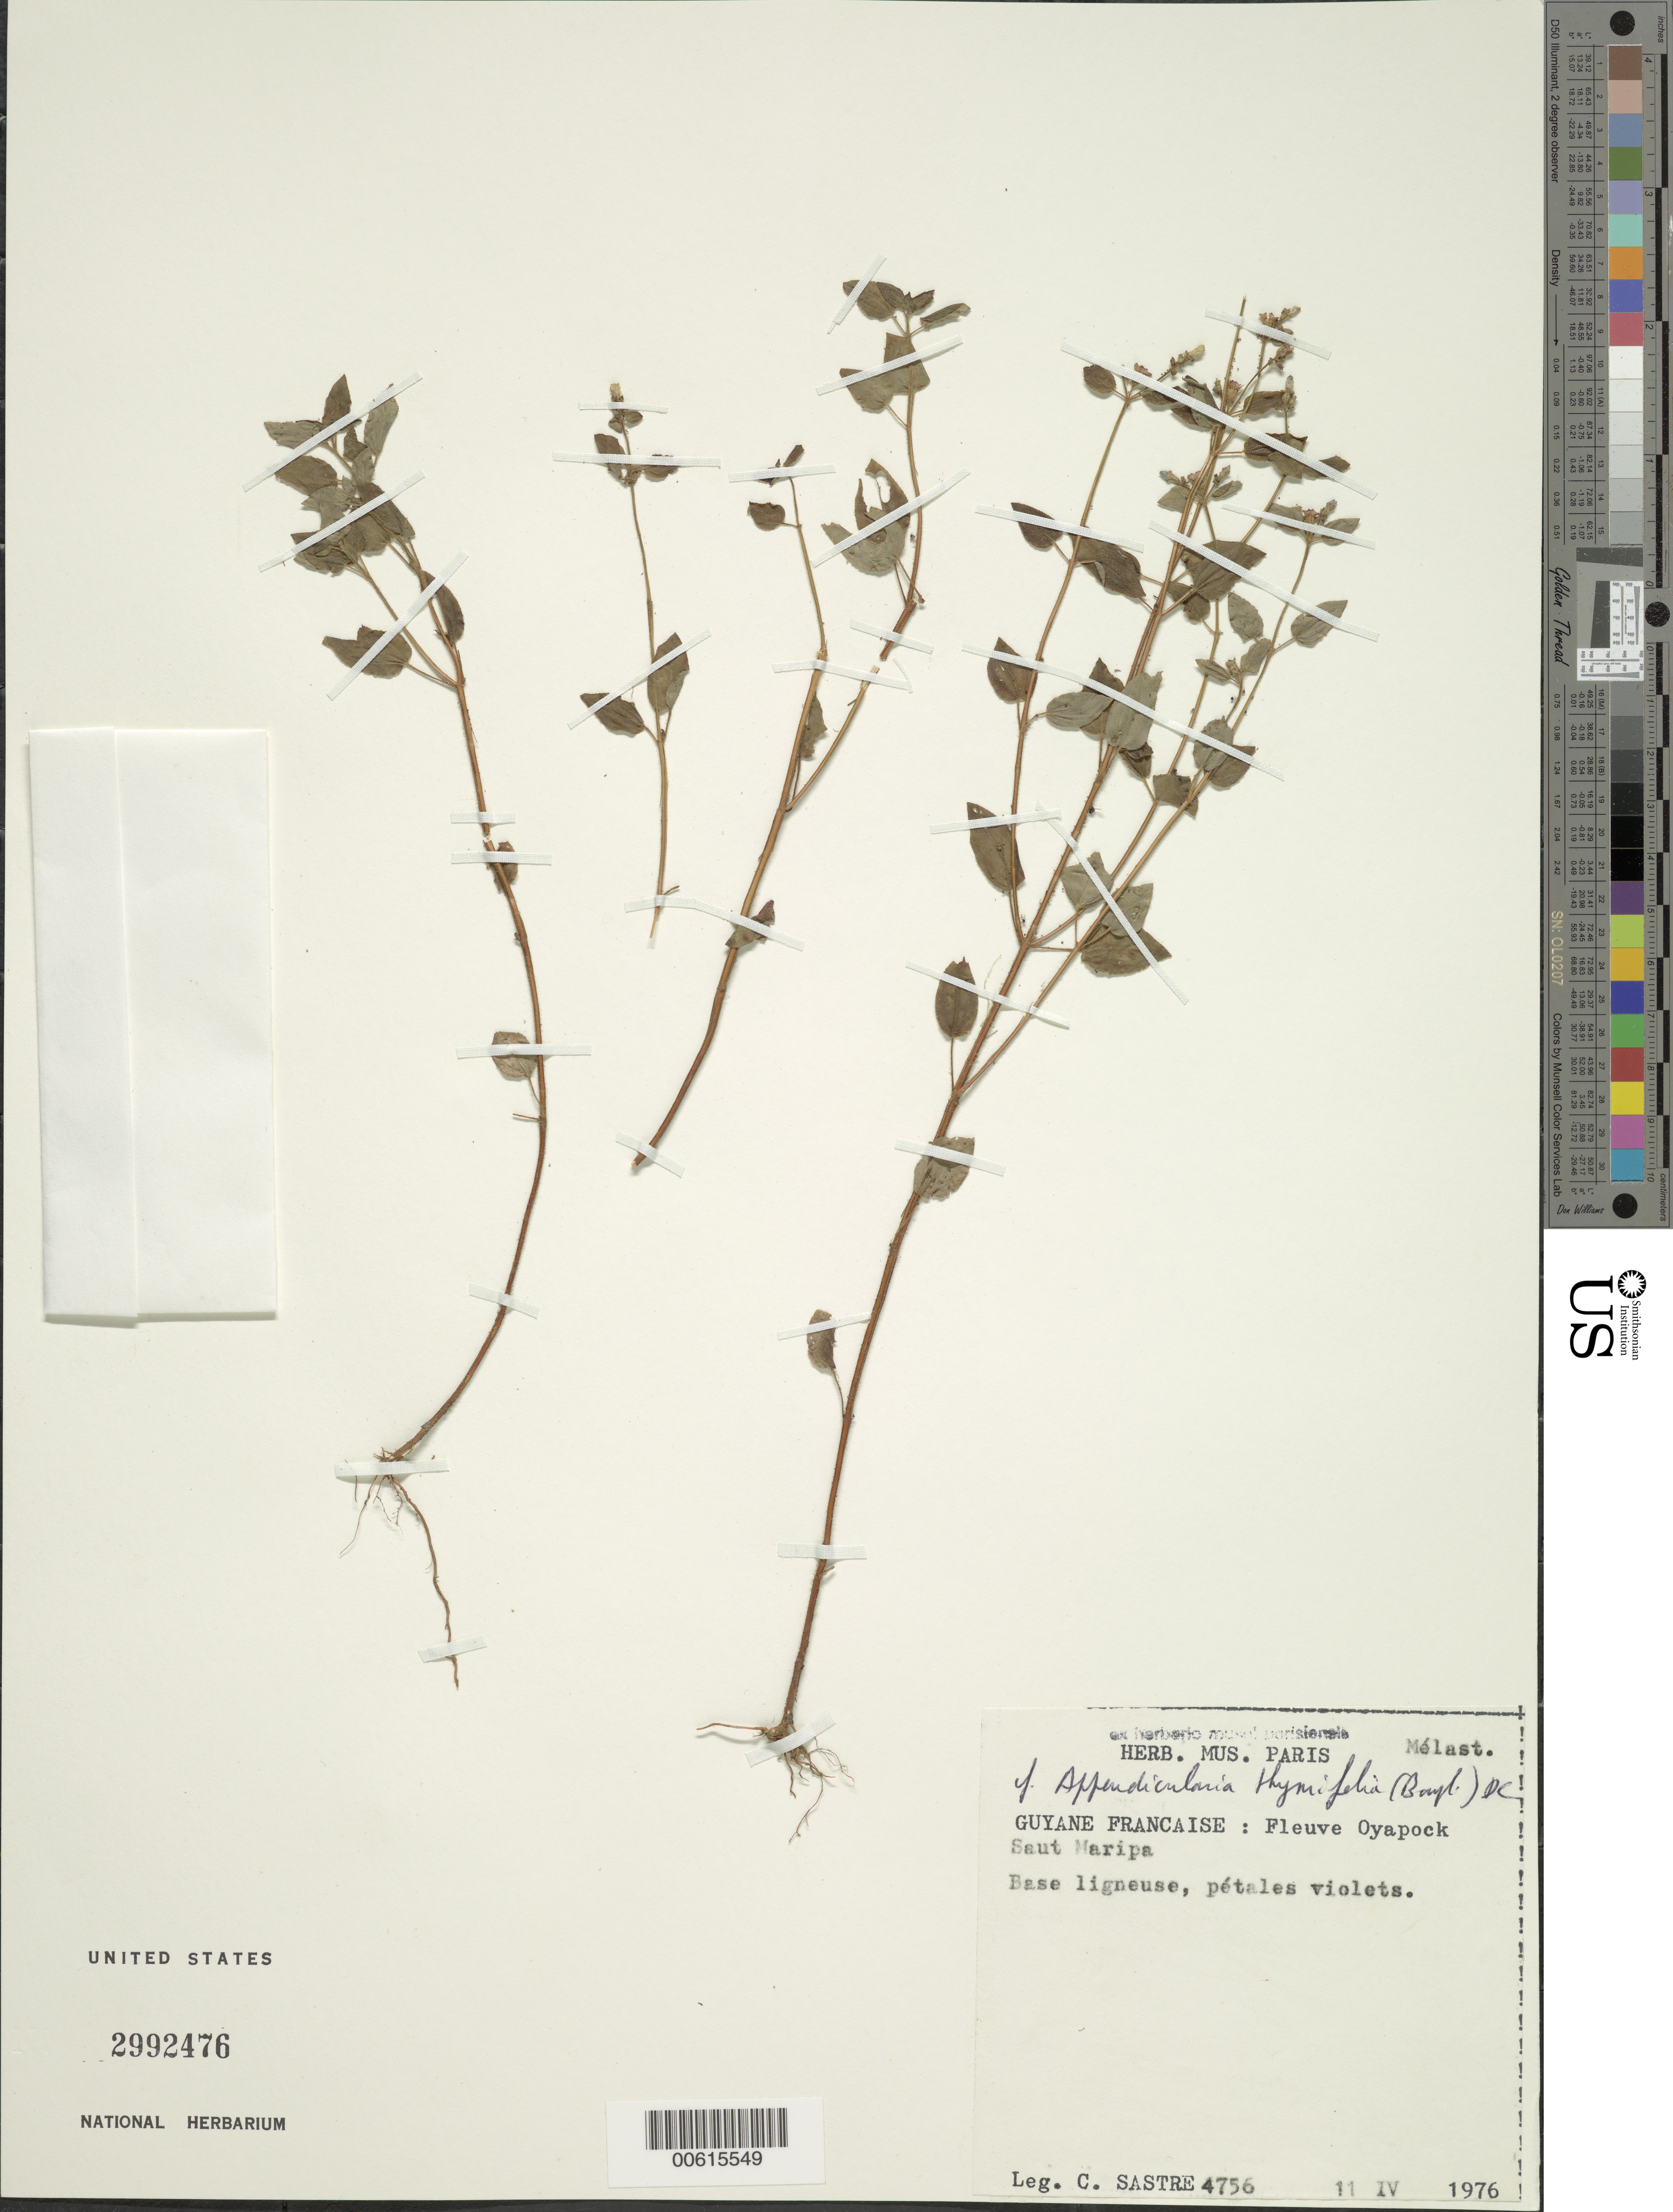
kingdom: Plantae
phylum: Tracheophyta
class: Magnoliopsida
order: Myrtales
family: Melastomataceae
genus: Appendicularia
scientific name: Appendicularia thymifolia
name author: (Bonpl.) DC.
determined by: Sastre, C. H. L.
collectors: C. H. L. Sastre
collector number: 4756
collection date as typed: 11-Apr-76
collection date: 1976-04-11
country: French Guiana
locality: Oyapock, Saut Maripa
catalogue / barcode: US 2992476